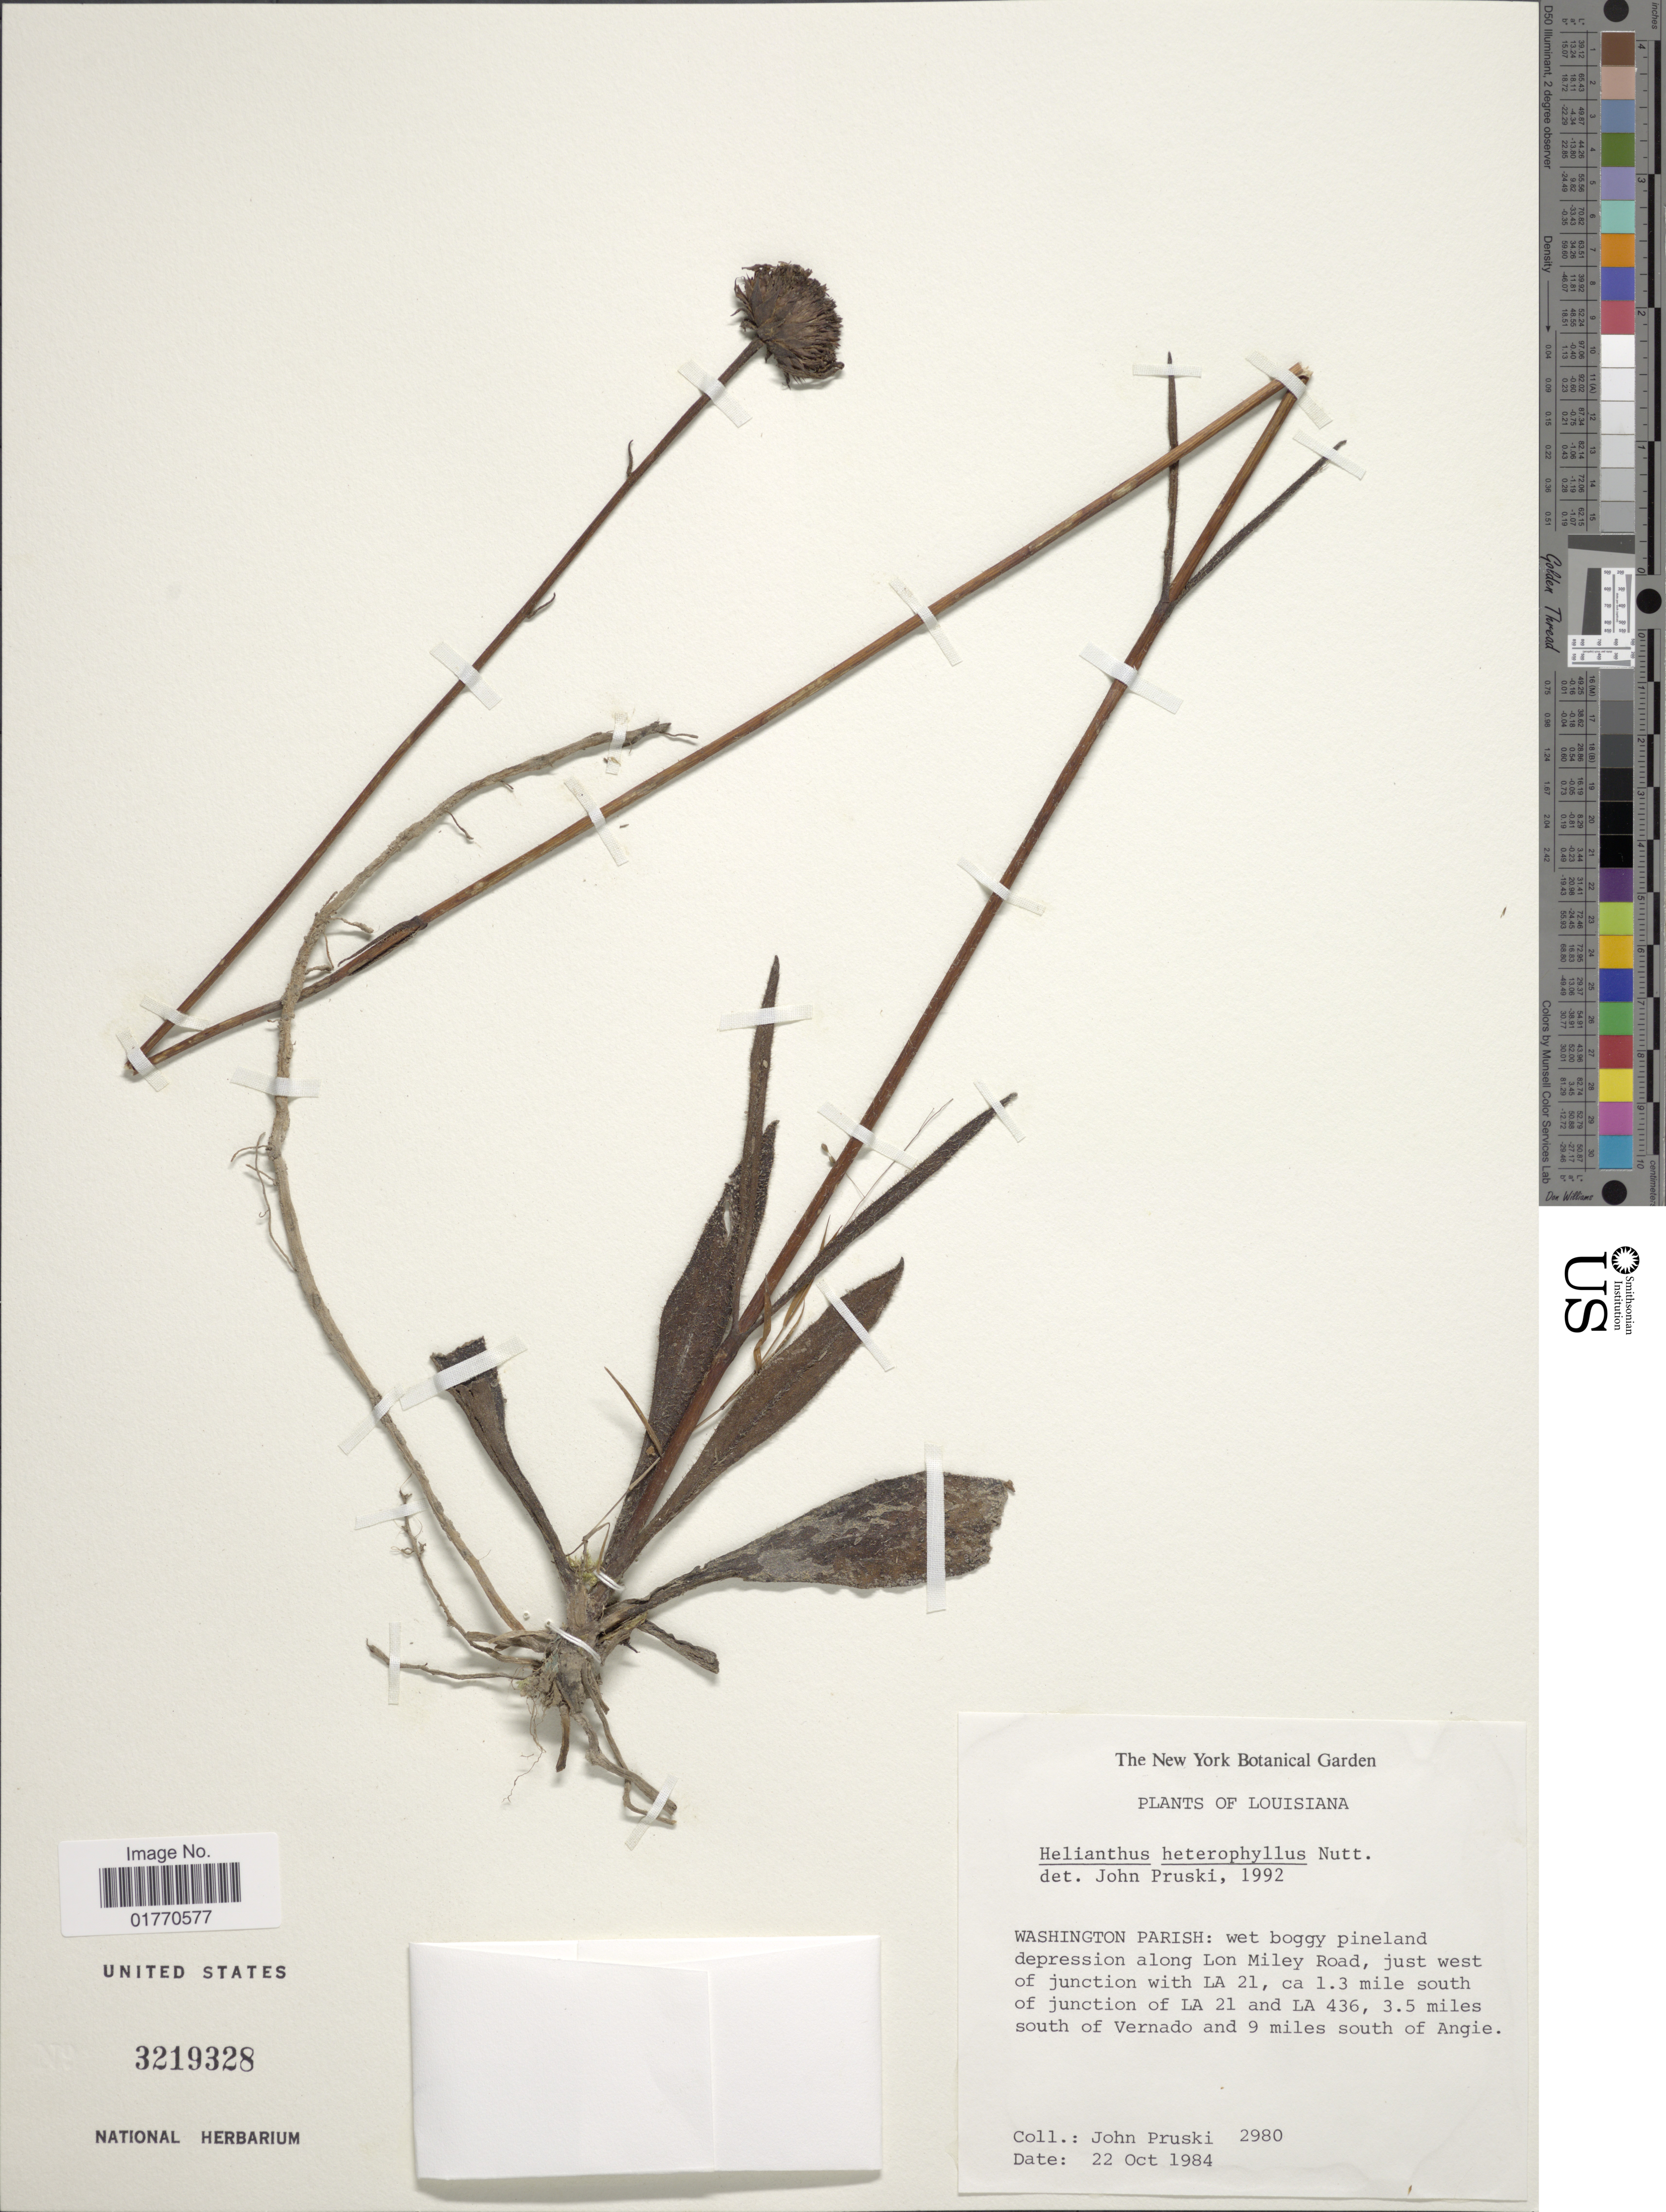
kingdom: Plantae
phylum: Tracheophyta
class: Magnoliopsida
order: Asterales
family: Asteraceae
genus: Helianthus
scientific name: Helianthus heterophyllus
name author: Nutt.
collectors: J. F. Pruski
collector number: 2980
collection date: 1984-10-22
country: United States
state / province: Louisiana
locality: Washington Parish: wet boggy pineland depression along LOn Miley Road, just west of junction with LA 21, 1.3 mile south of junction of LA 21 and LA 436, 3.5 miles south of Vernado and 9 miles south of Angie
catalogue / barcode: US 3219328